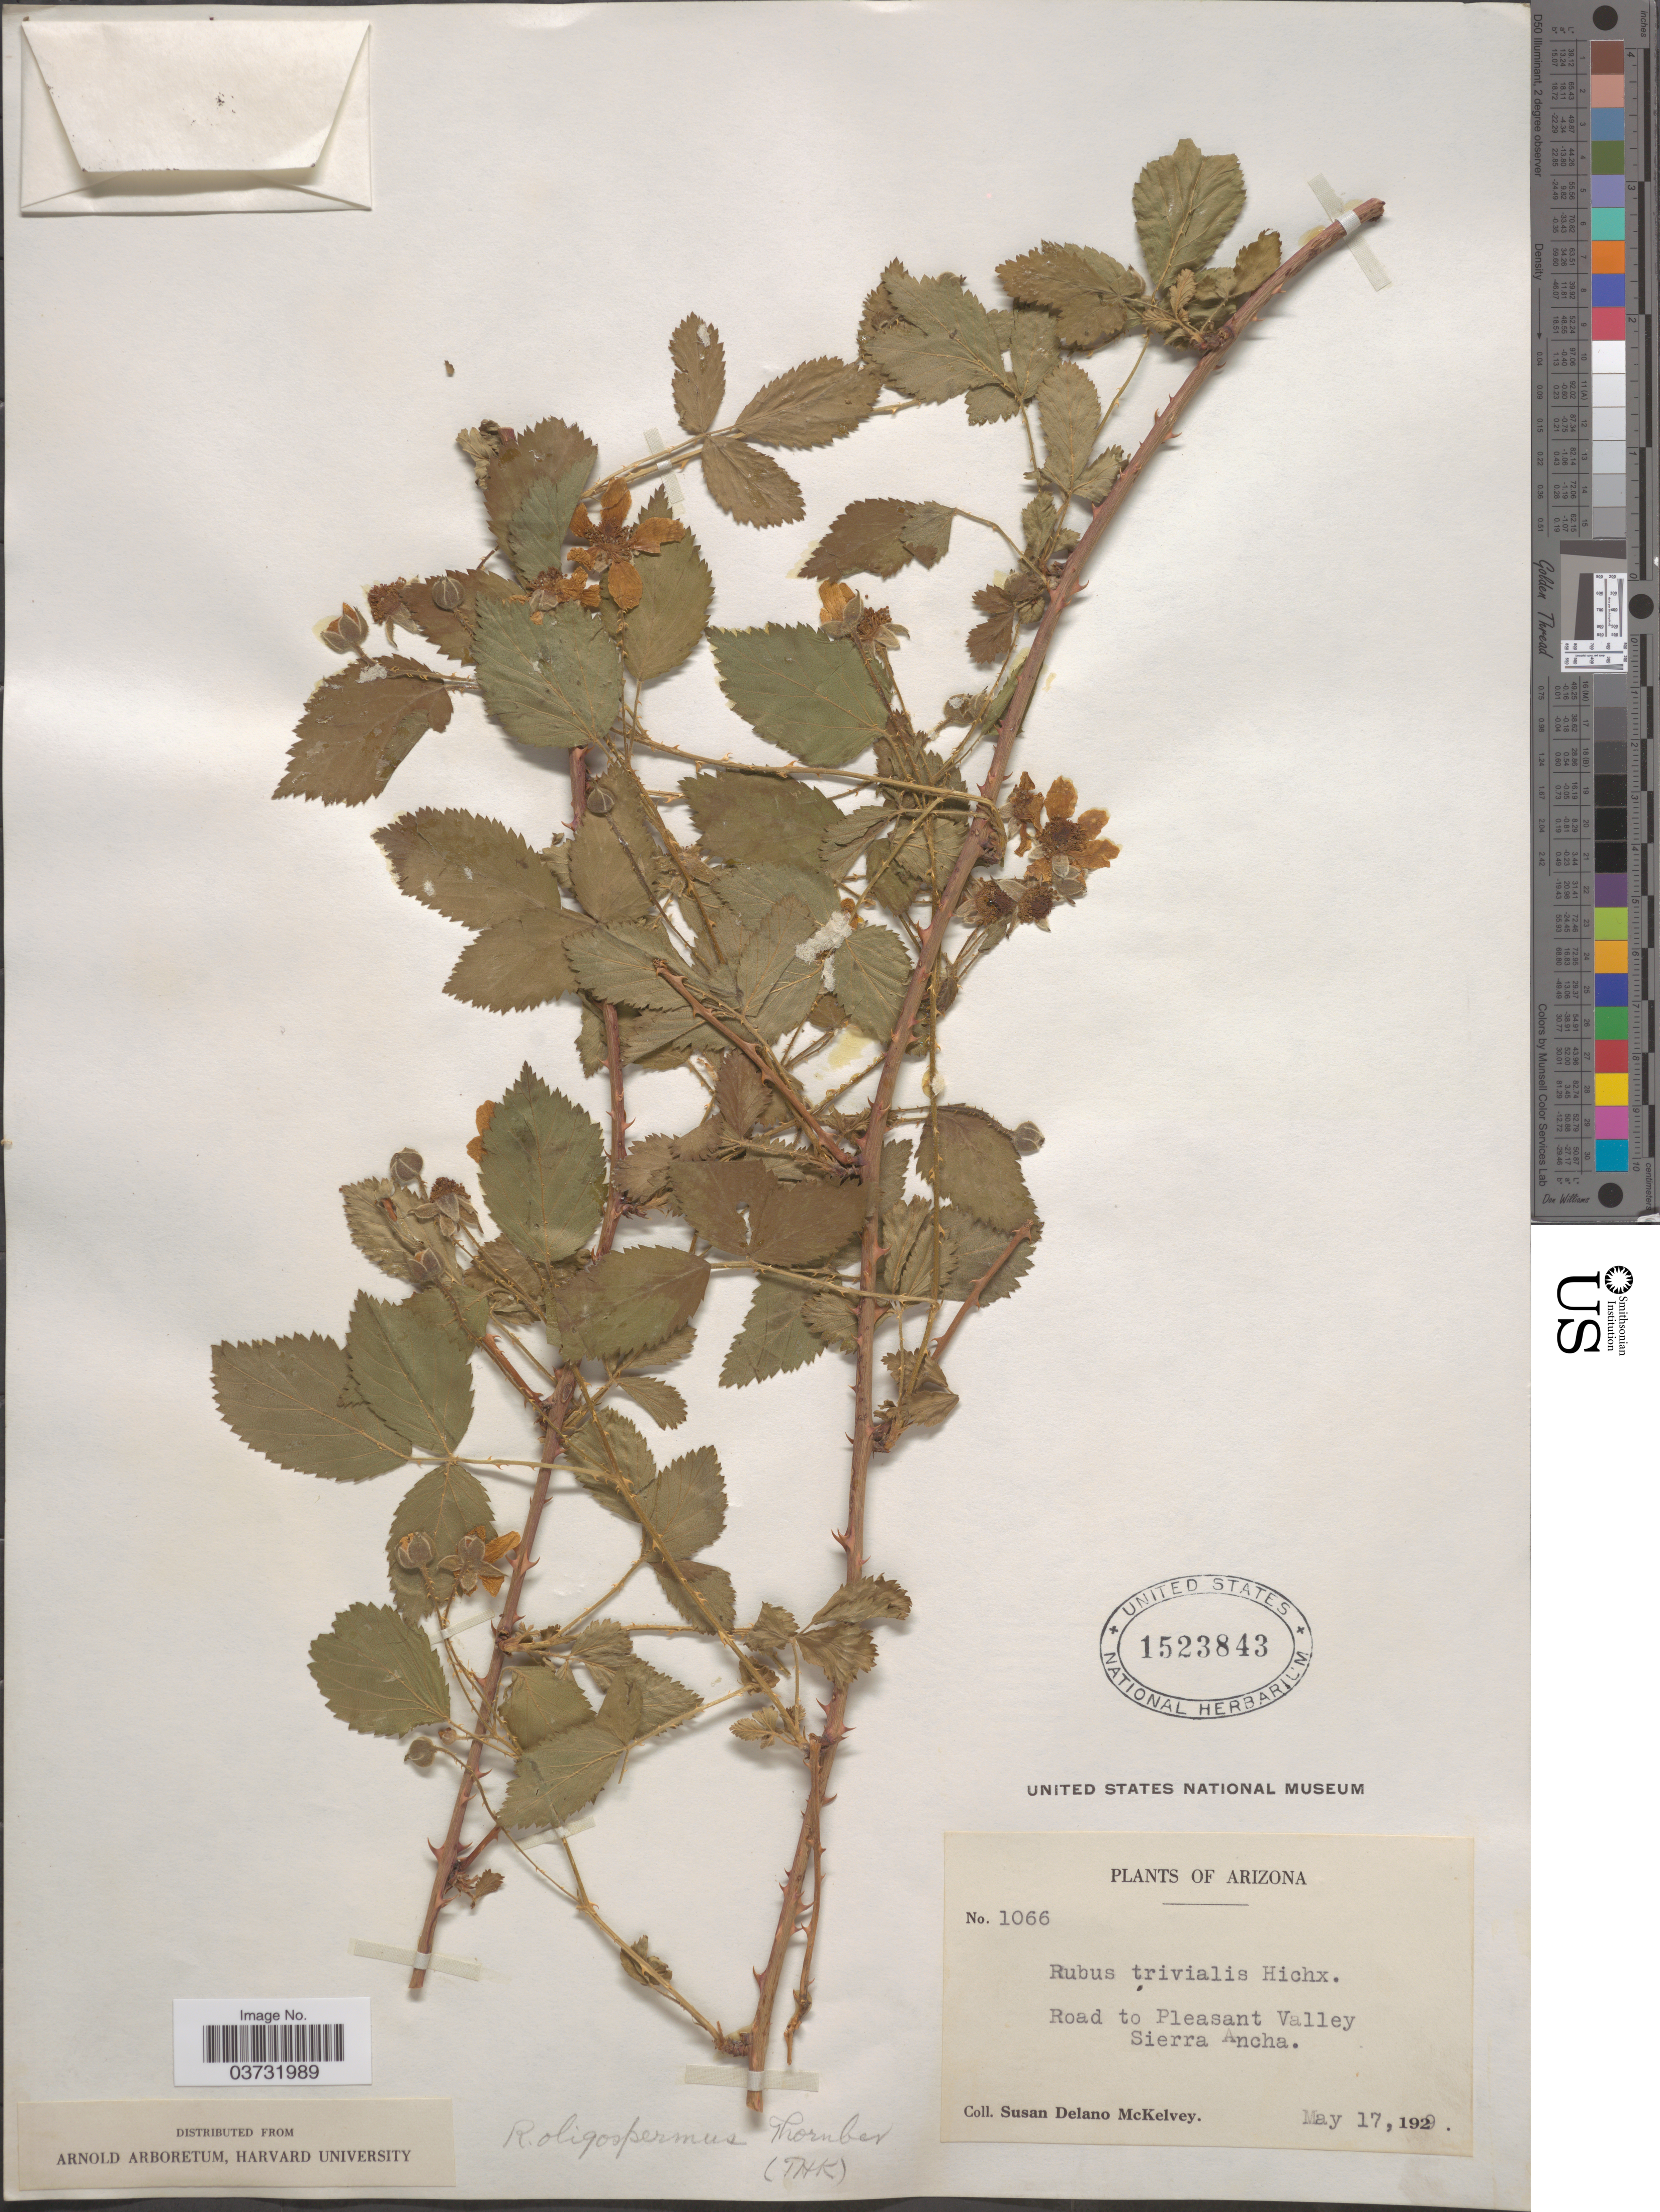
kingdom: Plantae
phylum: Tracheophyta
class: Magnoliopsida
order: Rosales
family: Rosaceae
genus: Rubus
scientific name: Rubus oligospermus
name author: Thornber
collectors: S. A. McKelvey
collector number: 1066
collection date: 1929-05-17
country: United States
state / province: Arizona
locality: Road to Pleasant Valley. Sierra Ancha.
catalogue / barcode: US 1523843